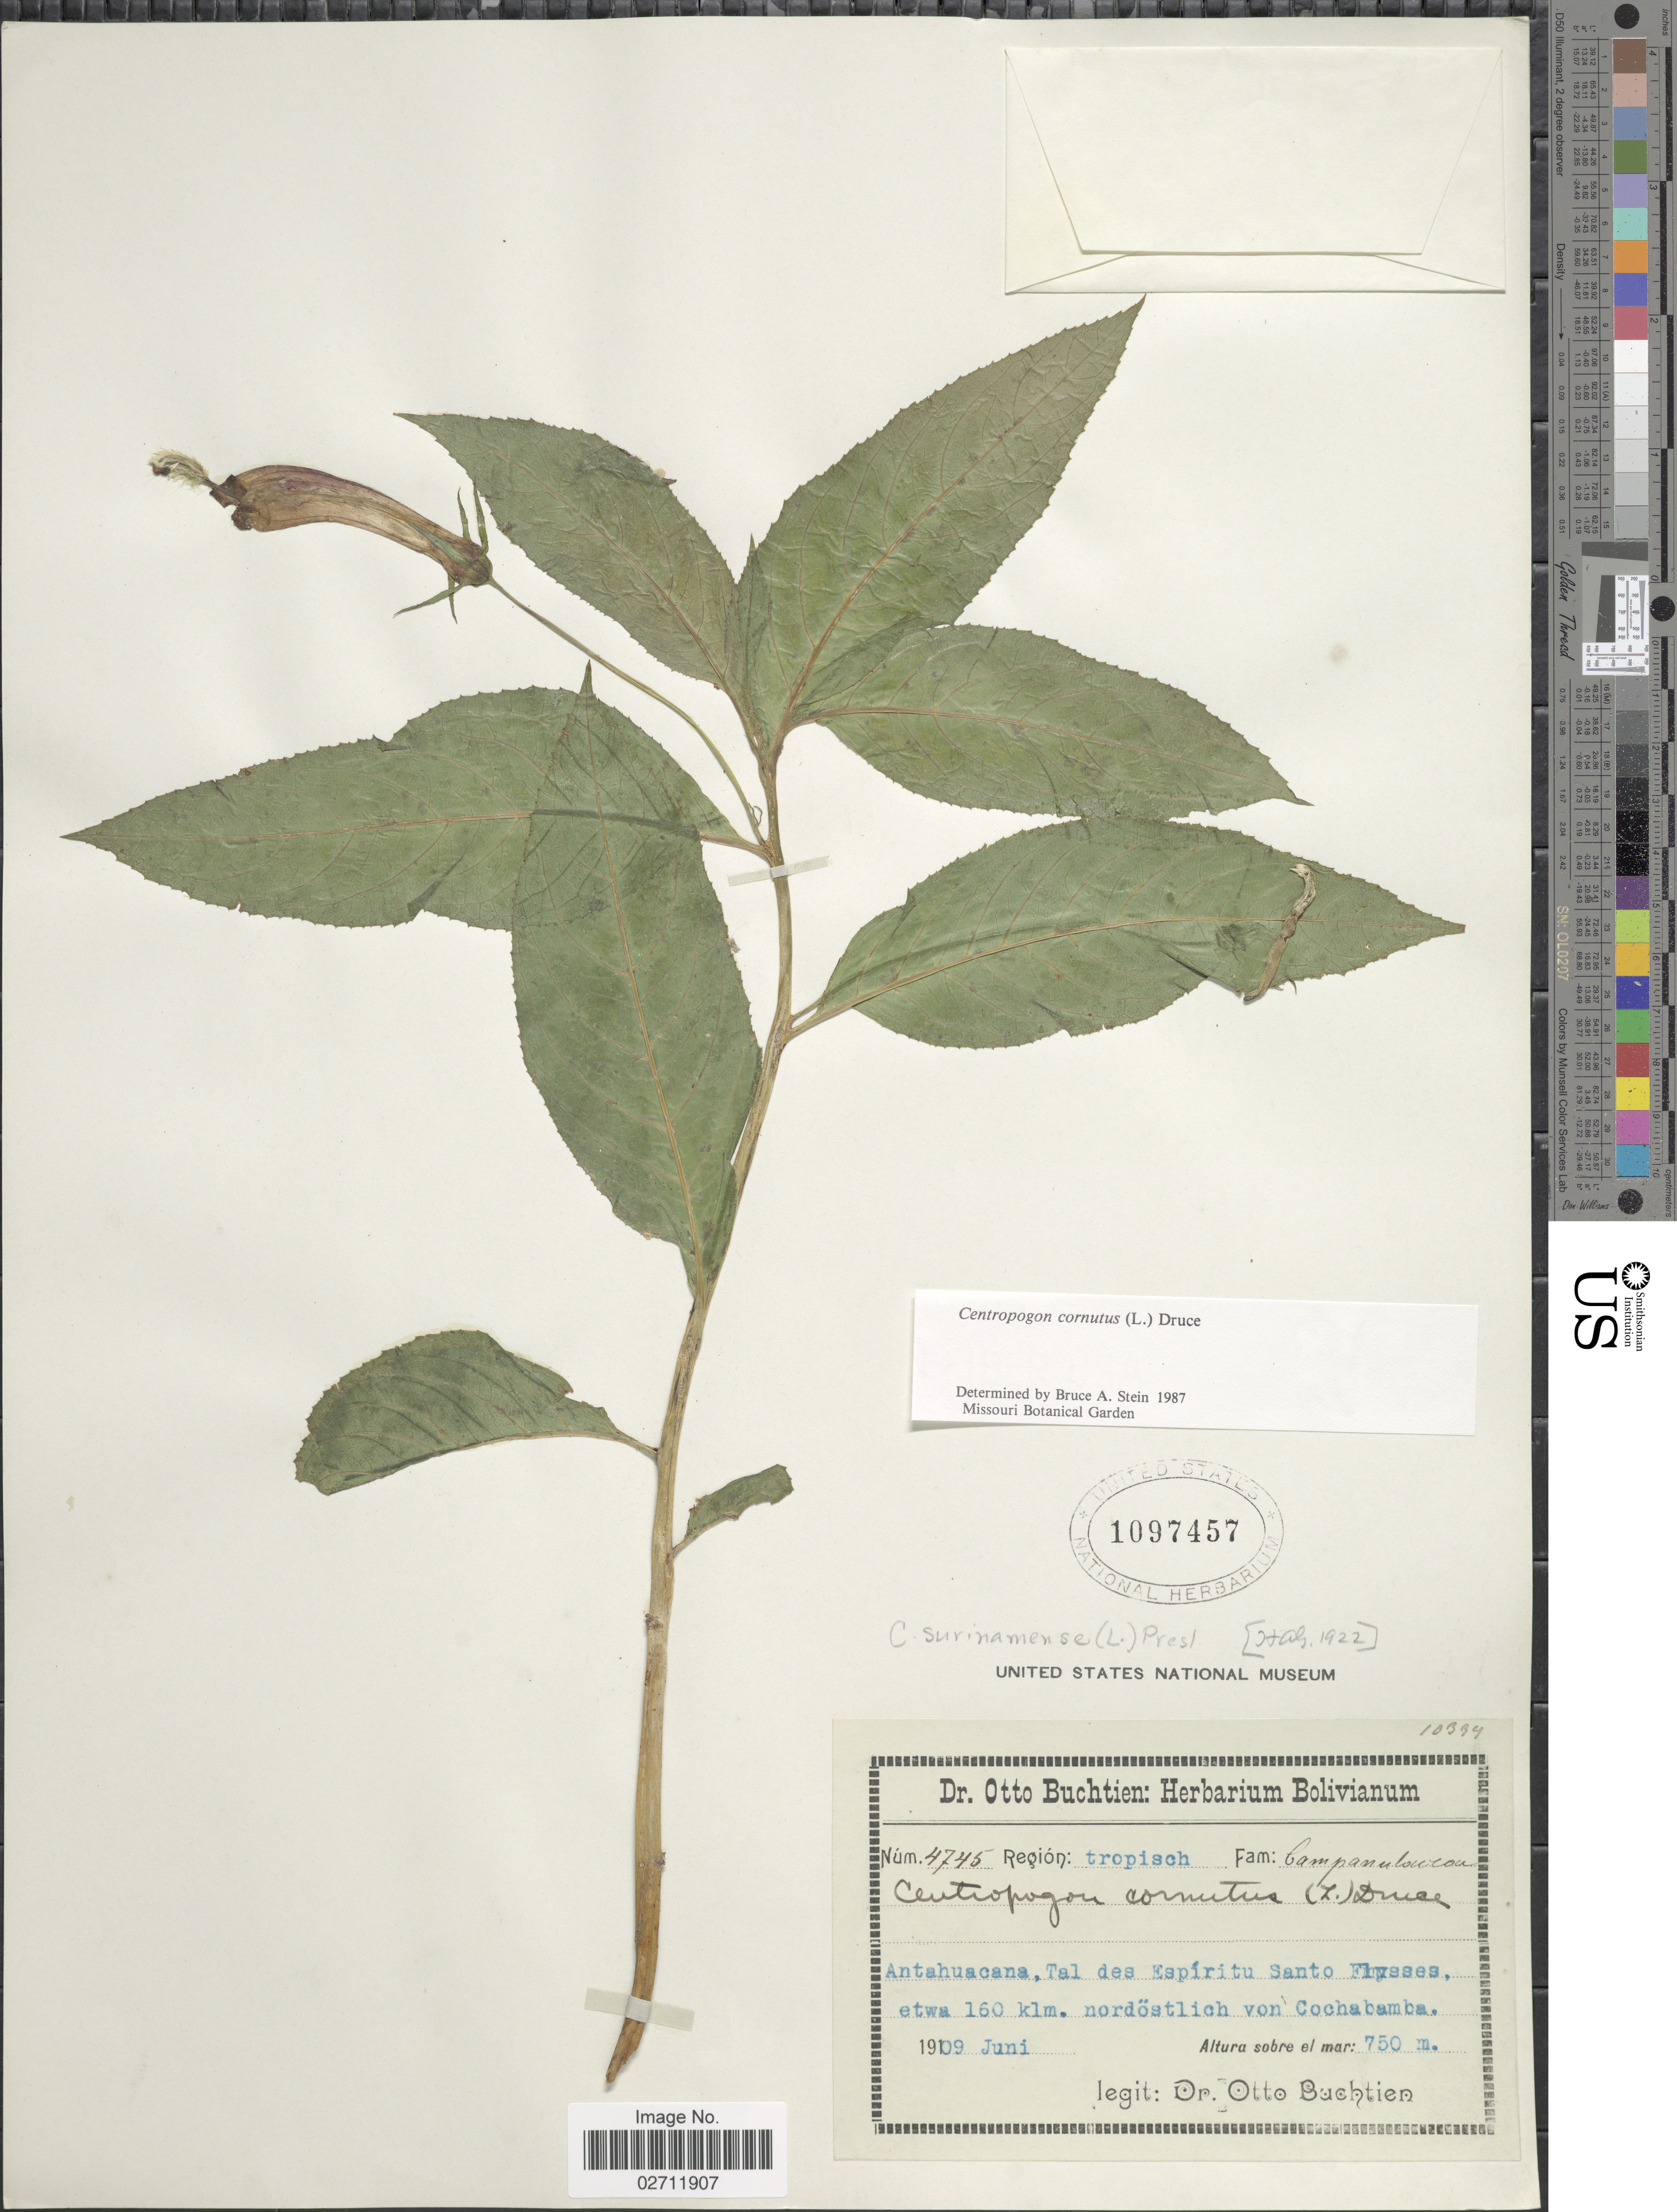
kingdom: Plantae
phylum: Tracheophyta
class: Magnoliopsida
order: Asterales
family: Campanulaceae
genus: Centropogon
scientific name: Centropogon cornutus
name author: (L.) Druce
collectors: O. Buchtien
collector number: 4745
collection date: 1909-06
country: Bolivia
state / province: Cochabamba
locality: Region: tropisch, Antahuacana, Tal des Espiritu Santo Flusses, etwa 160 klm. nordostlich von Cochabamba.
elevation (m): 750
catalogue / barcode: US 1097457